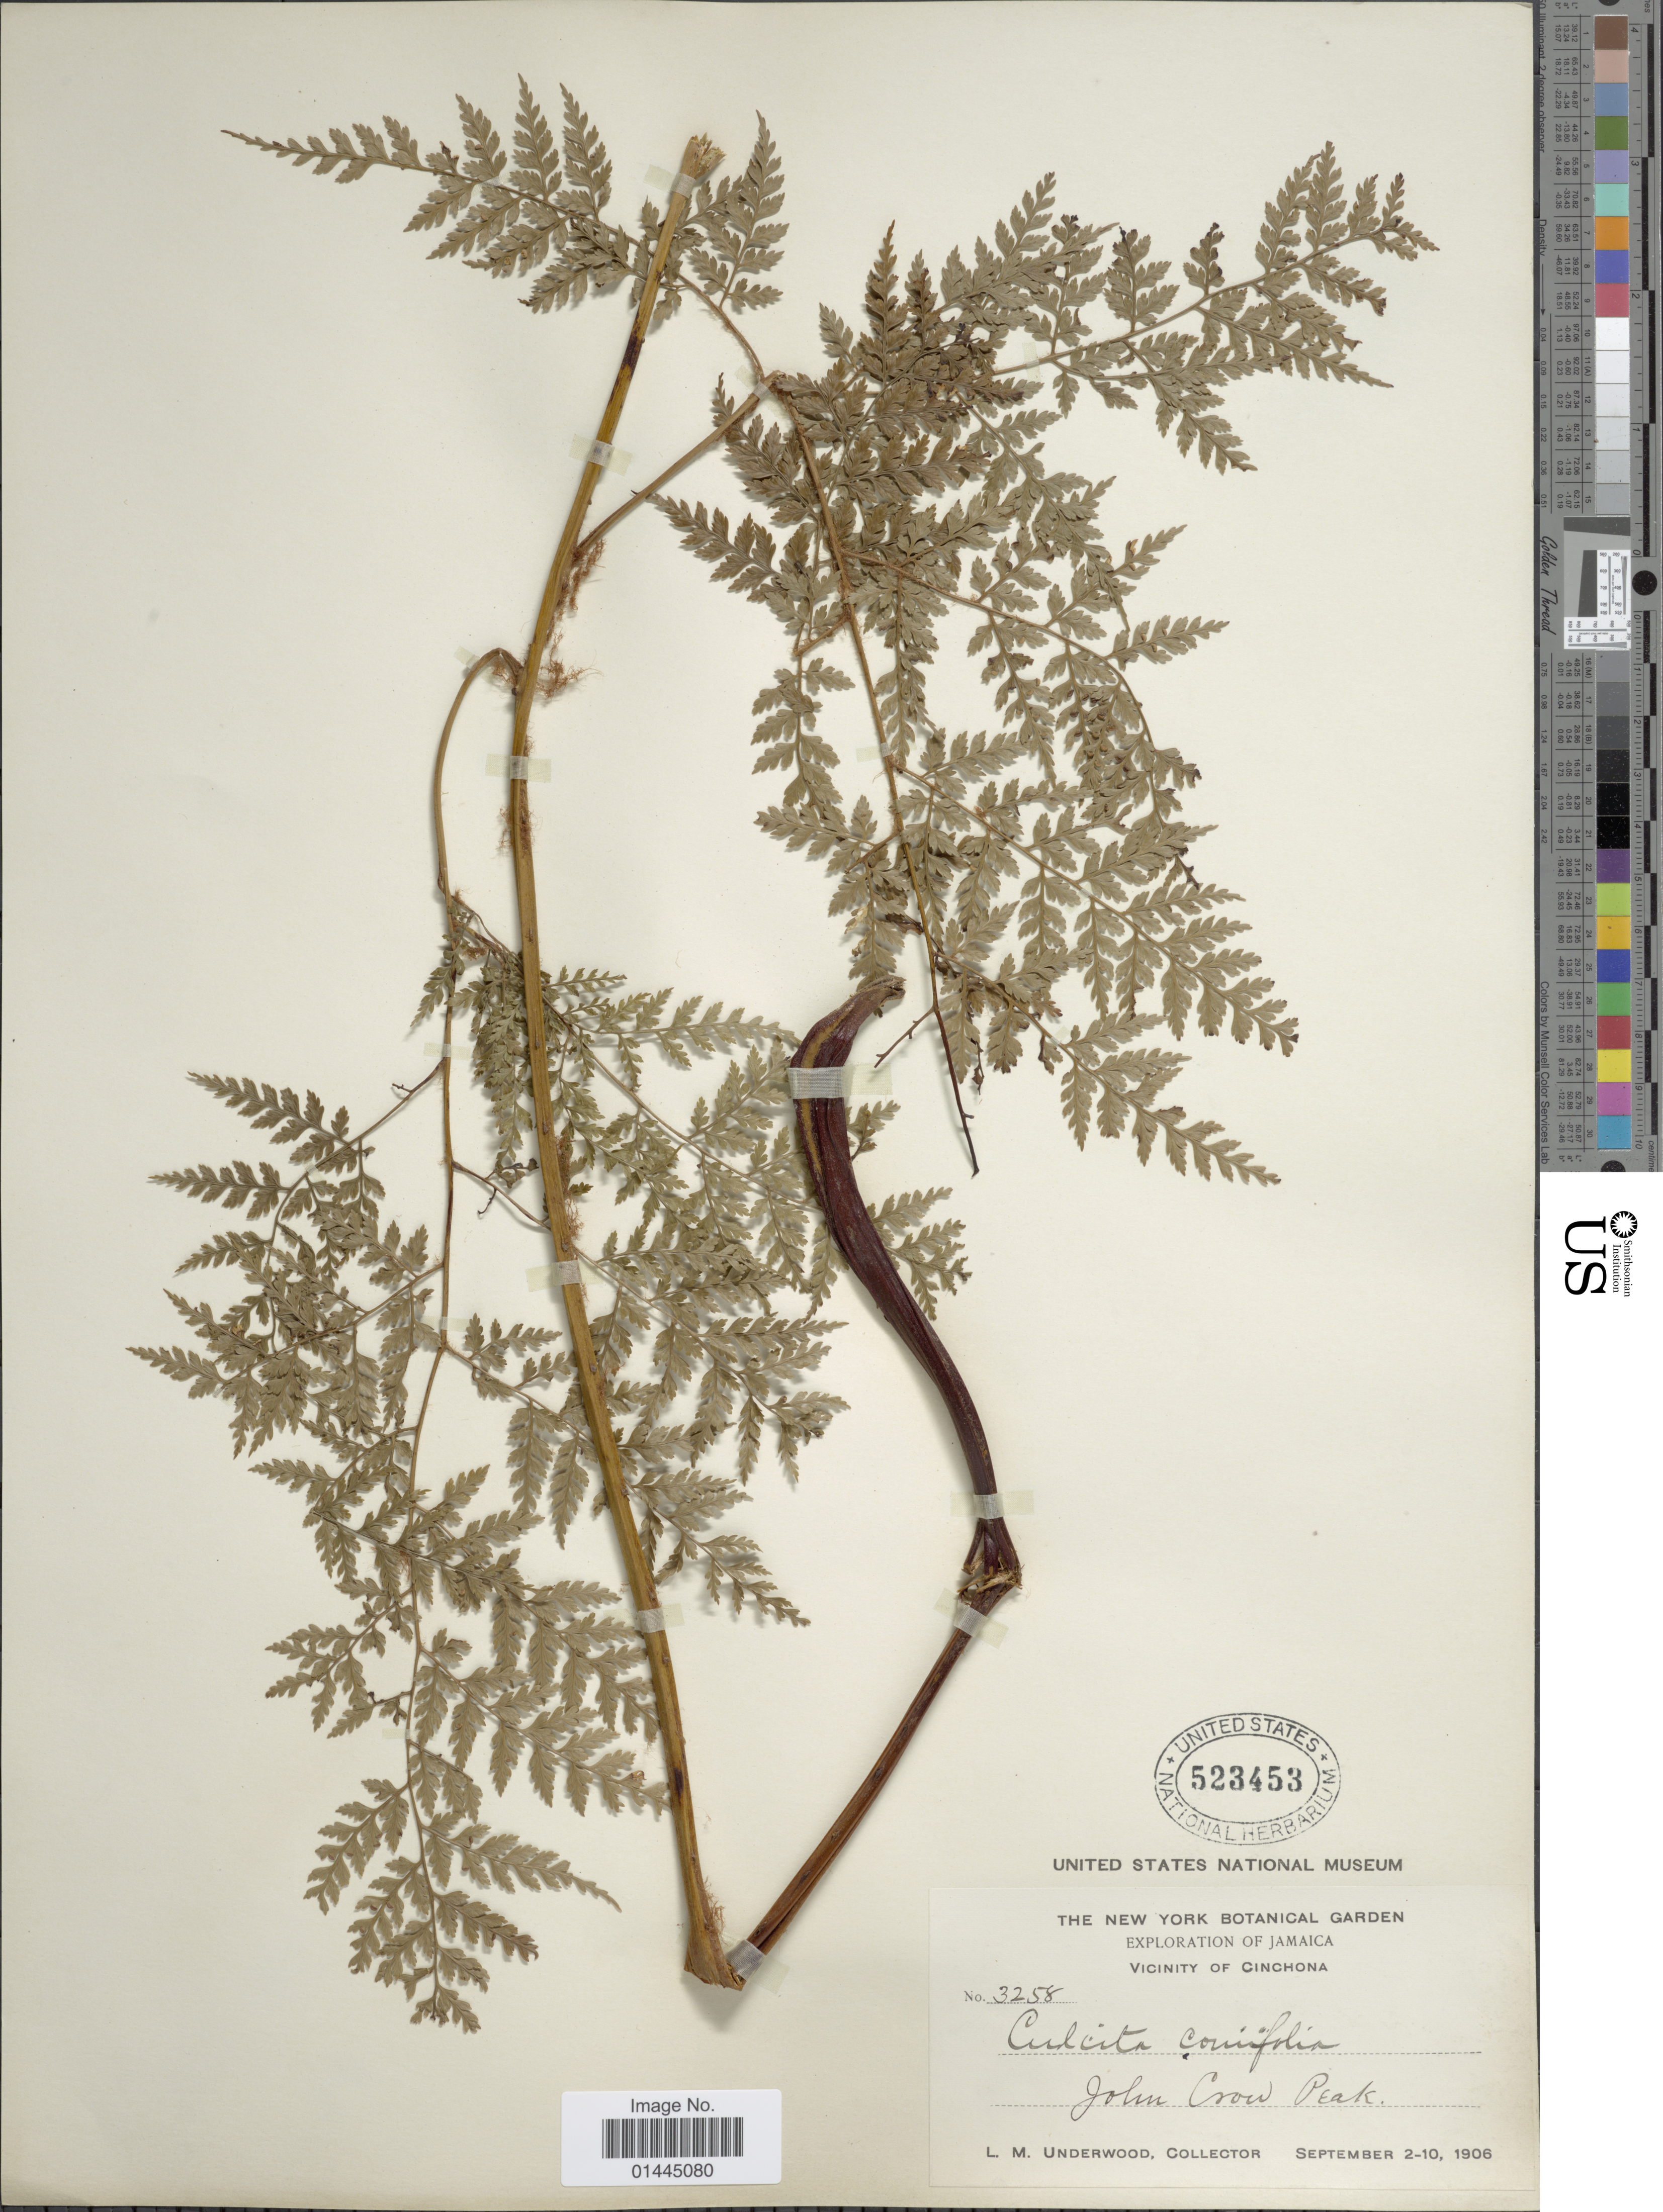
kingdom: Plantae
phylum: Tracheophyta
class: Polypodiopsida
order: Cyatheales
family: Culcitaceae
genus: Culcita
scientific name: Culcita coniifolia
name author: (Hook.) Maxon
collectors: L. M. Underwood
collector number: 3258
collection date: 1906-09-02/1906-09-10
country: Jamaica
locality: Vicinity of Cinchona, John Crow Peak.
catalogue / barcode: US 523453